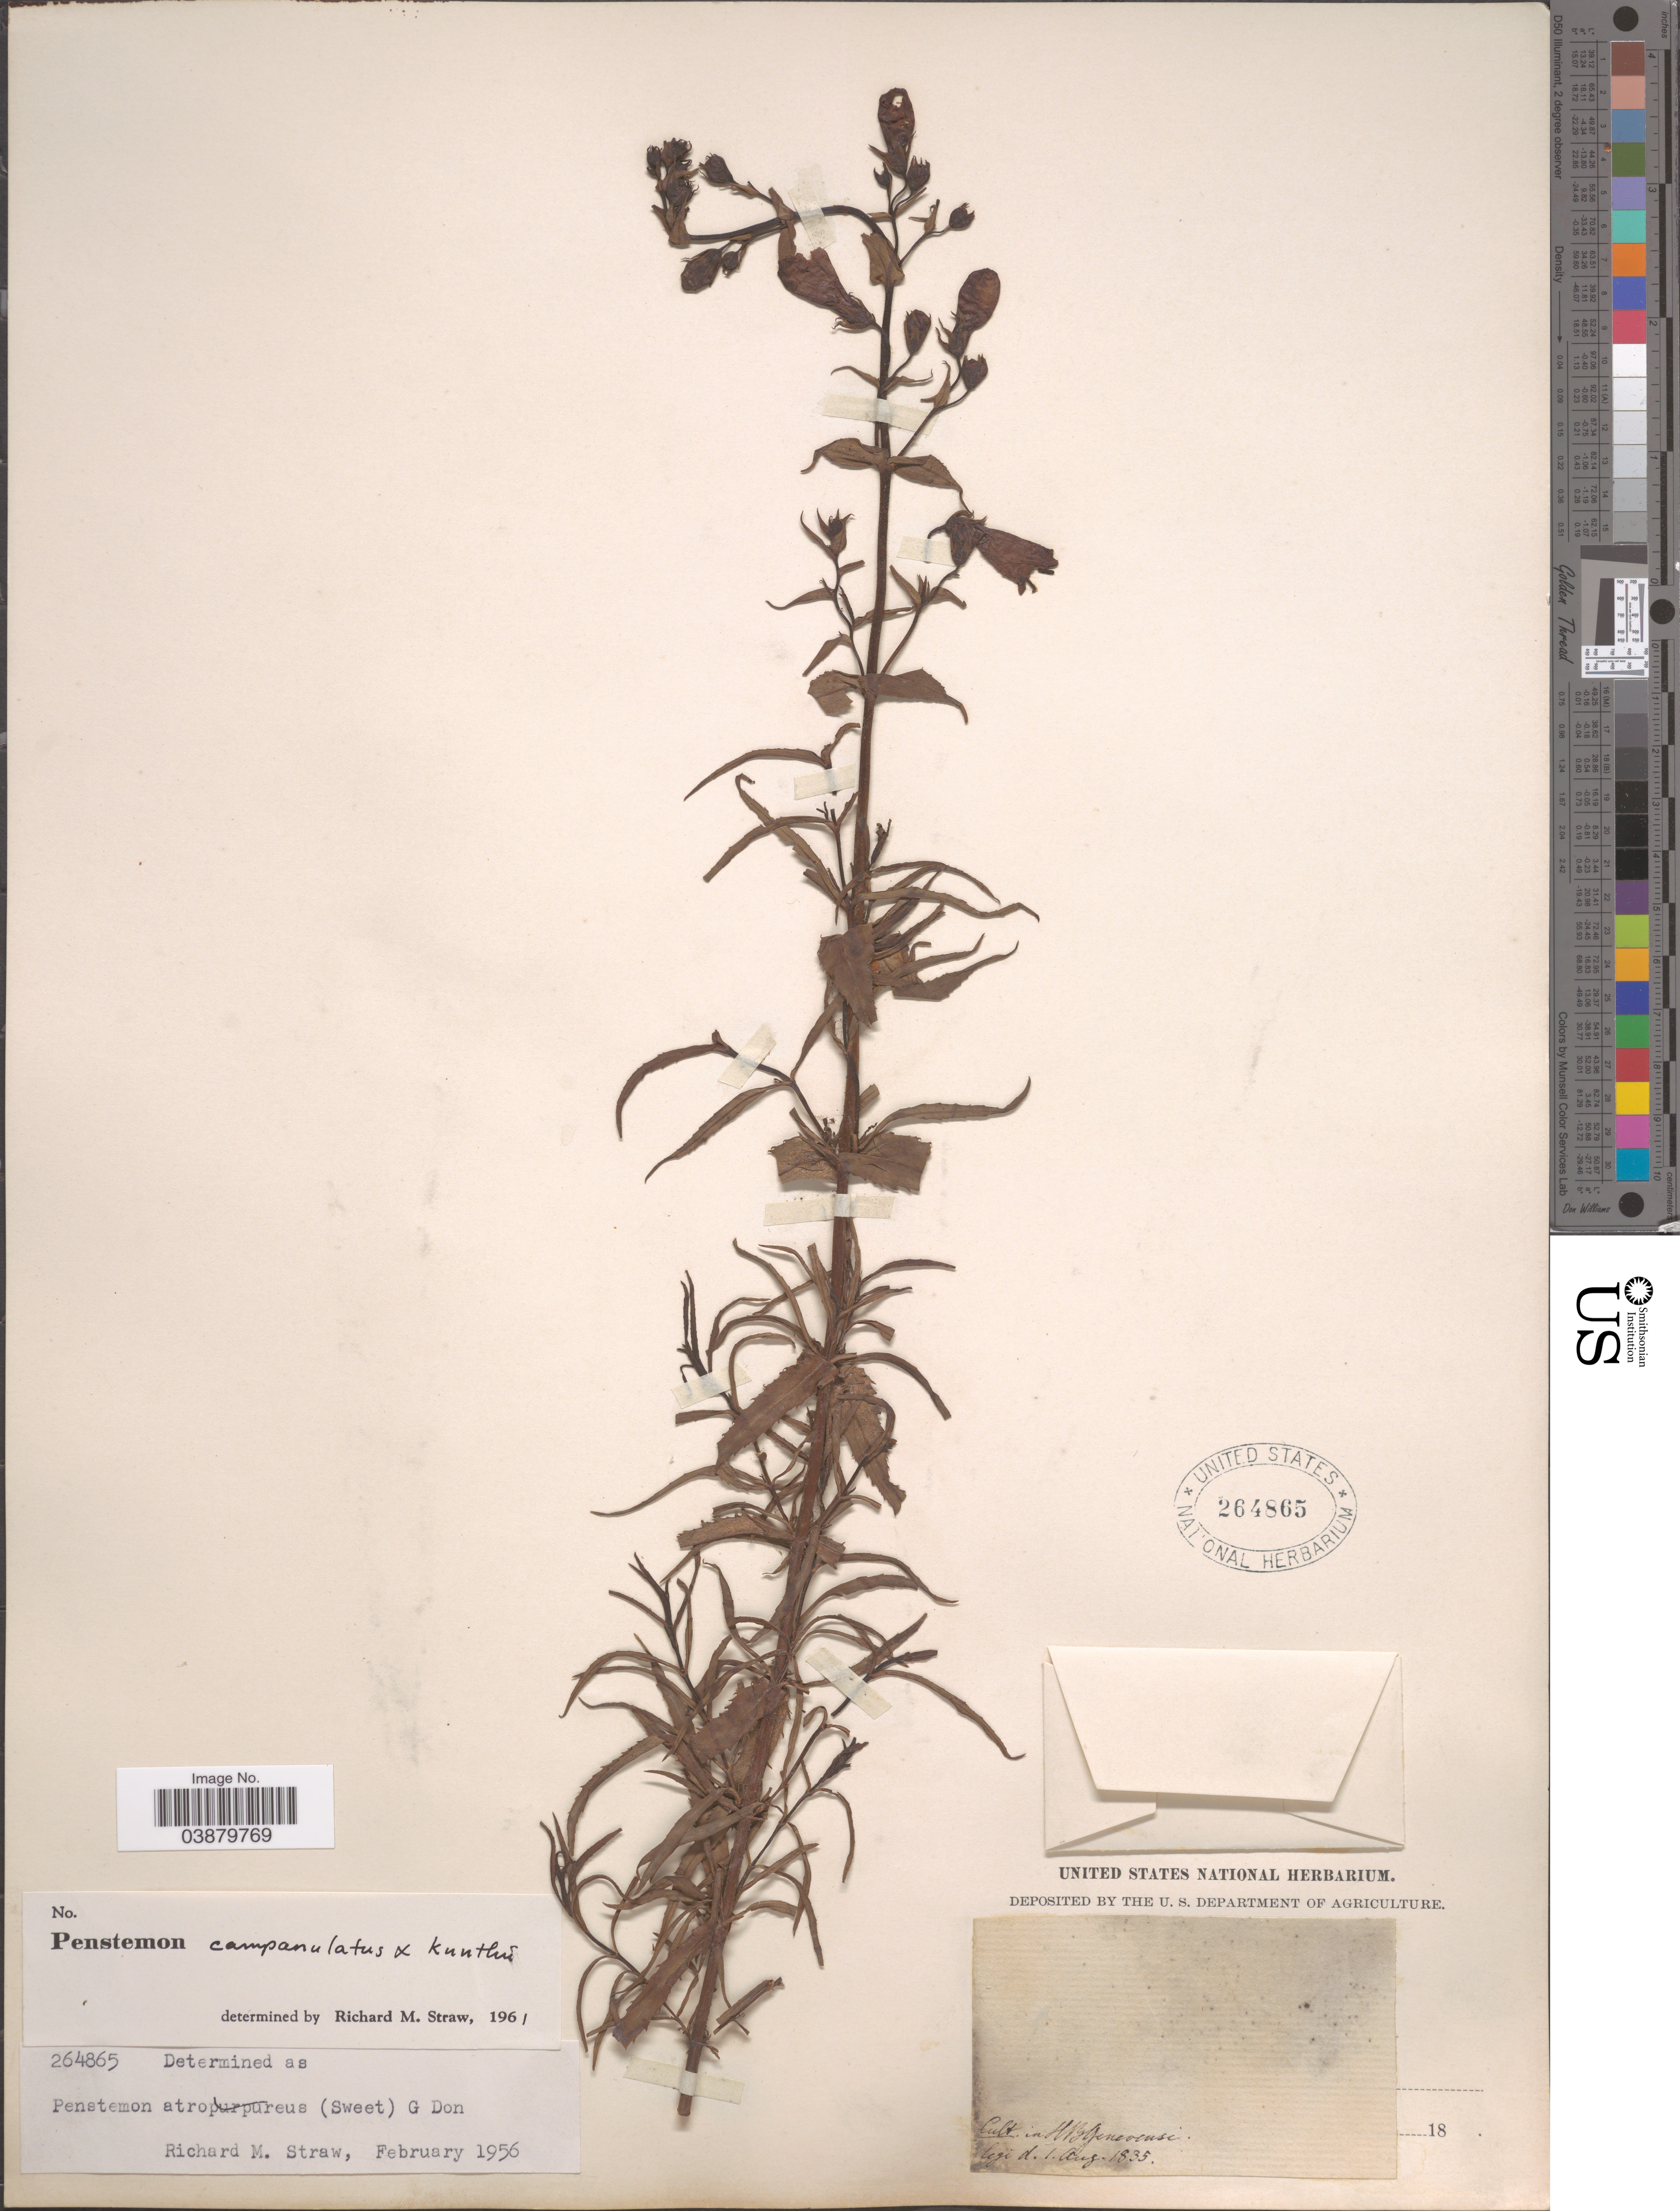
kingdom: Plantae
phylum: Tracheophyta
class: Magnoliopsida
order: Lamiales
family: Plantaginaceae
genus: Penstemon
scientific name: Penstemon kunthii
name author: G. Don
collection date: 1835-08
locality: Cult. in HVG Genevensi [interpreted].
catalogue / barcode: US 264865